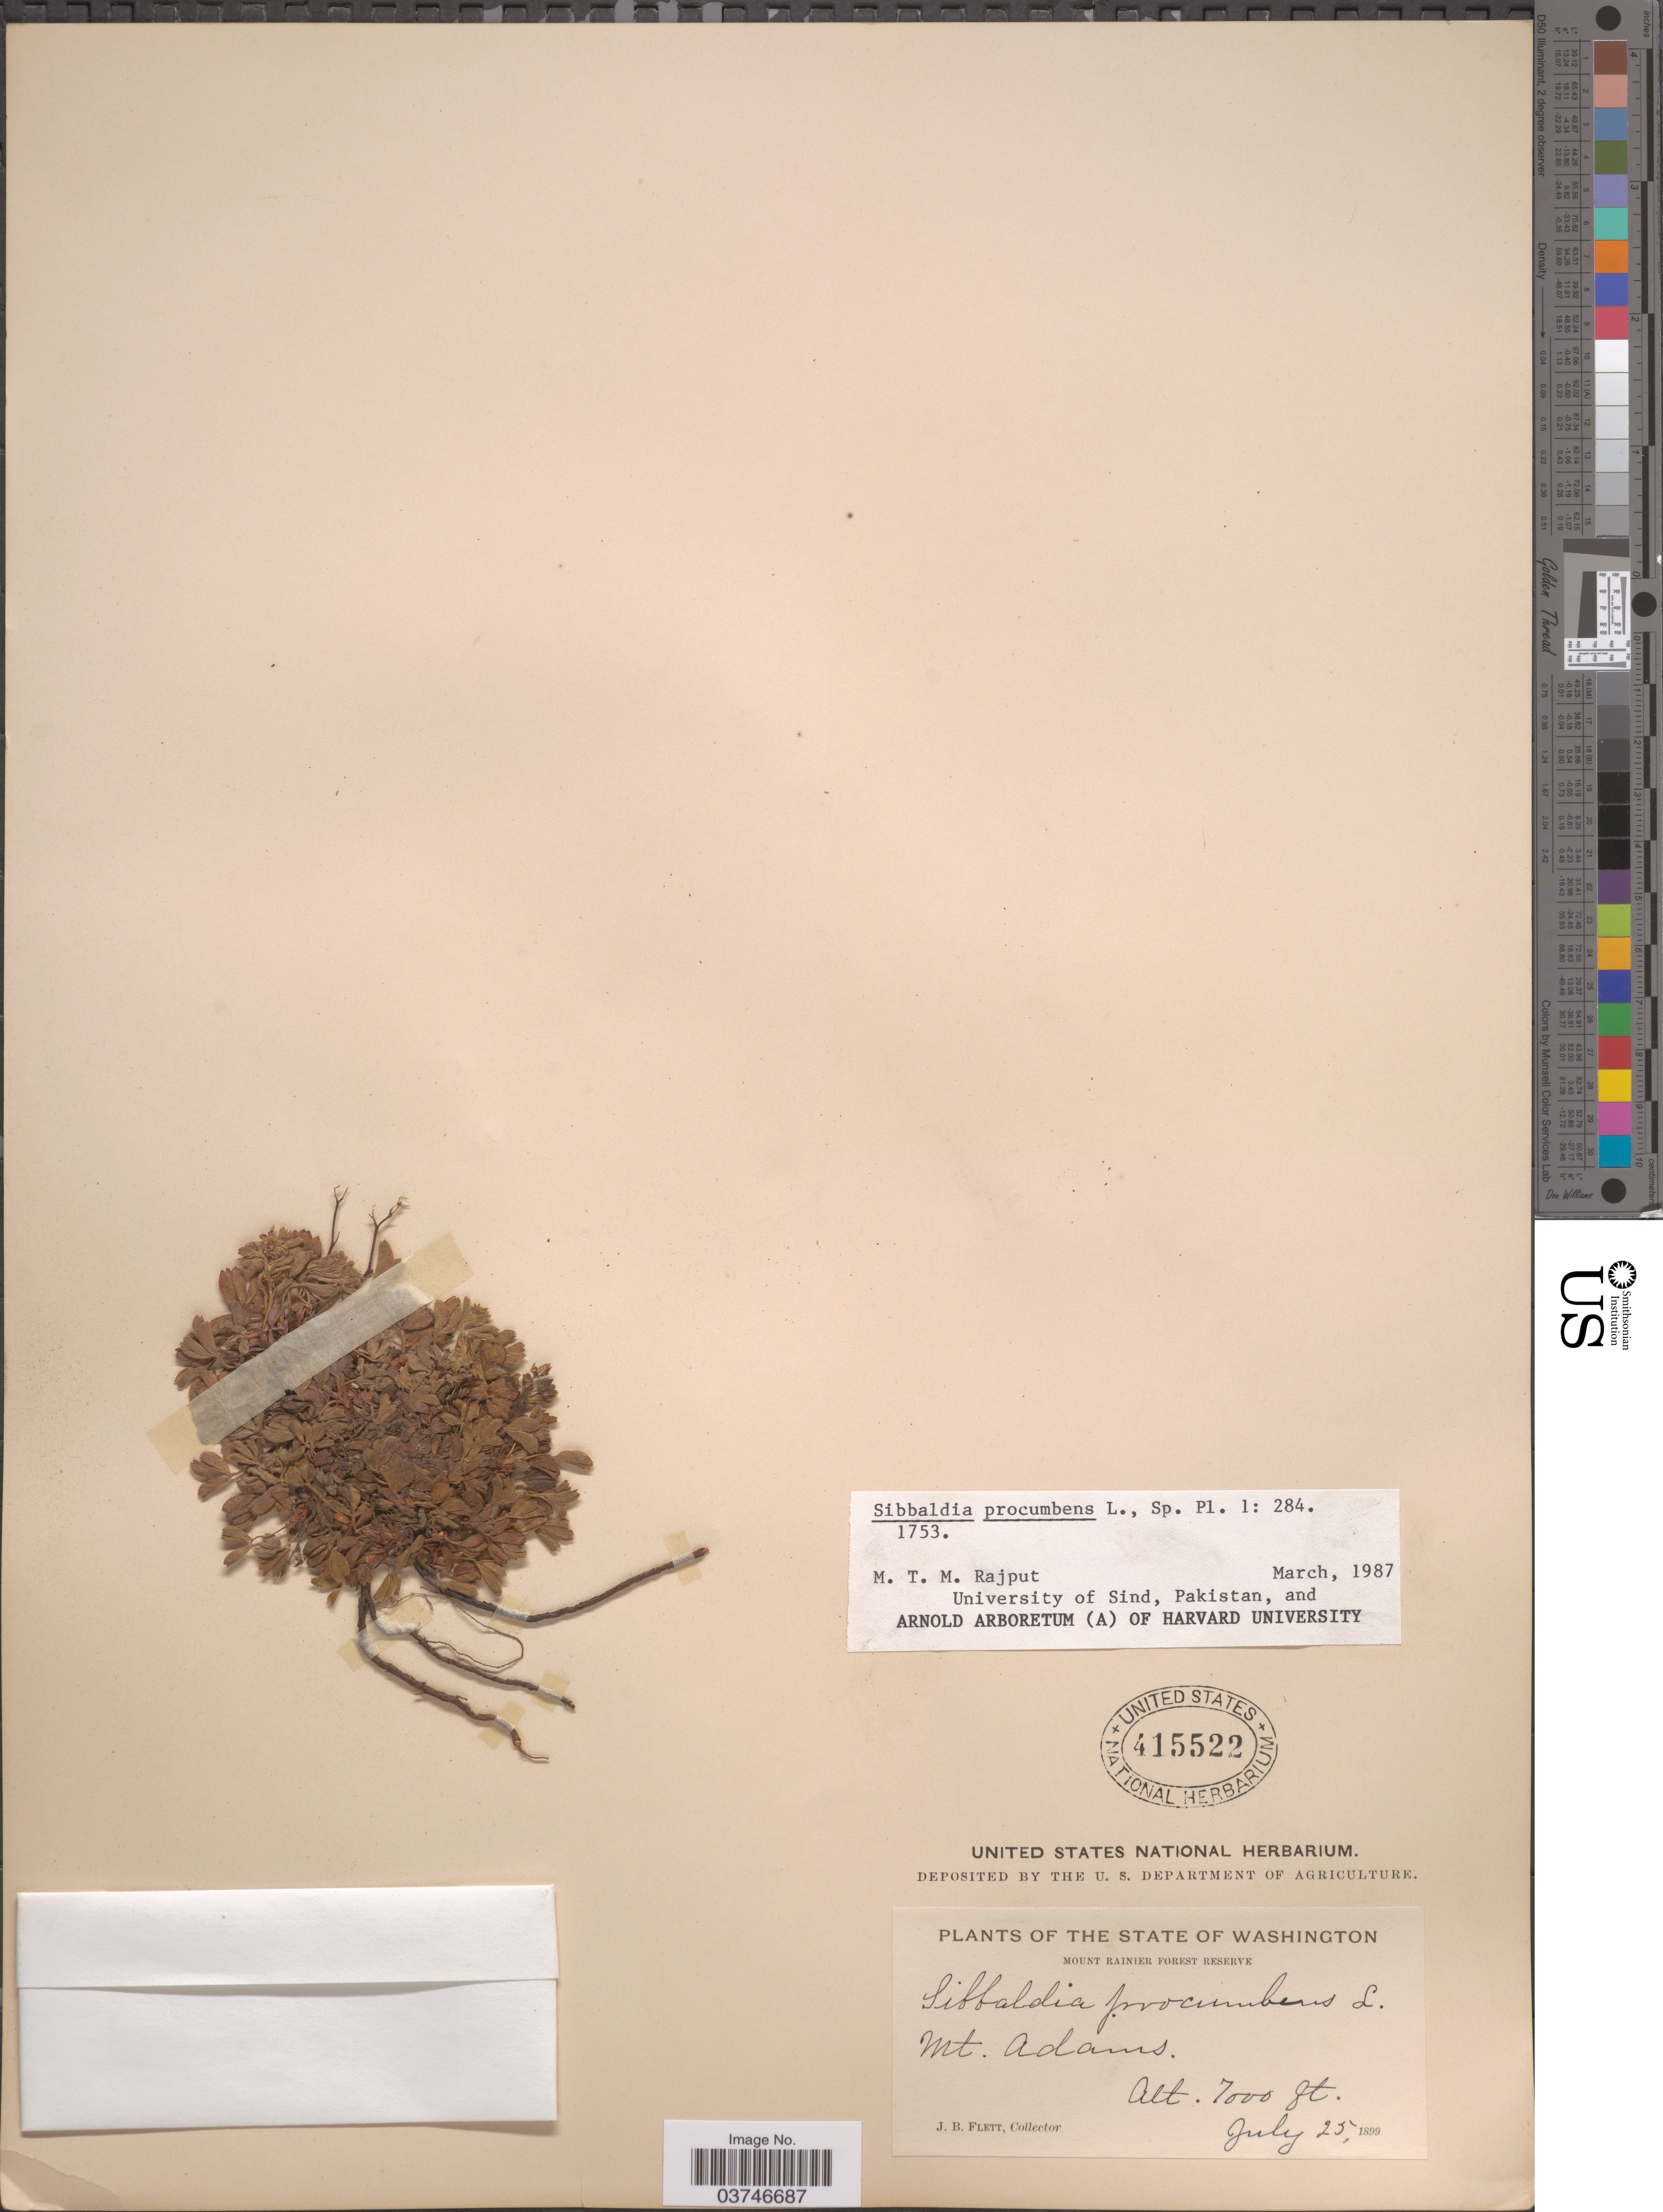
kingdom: Plantae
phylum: Tracheophyta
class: Magnoliopsida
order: Rosales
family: Rosaceae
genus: Sibbaldia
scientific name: Sibbaldia procumbens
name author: L.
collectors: J. Flett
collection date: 1899-07-25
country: United States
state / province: Washington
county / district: Yakima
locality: Mount Rainier Forest Reserve. Mt. Adams.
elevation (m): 2134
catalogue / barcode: US 415522